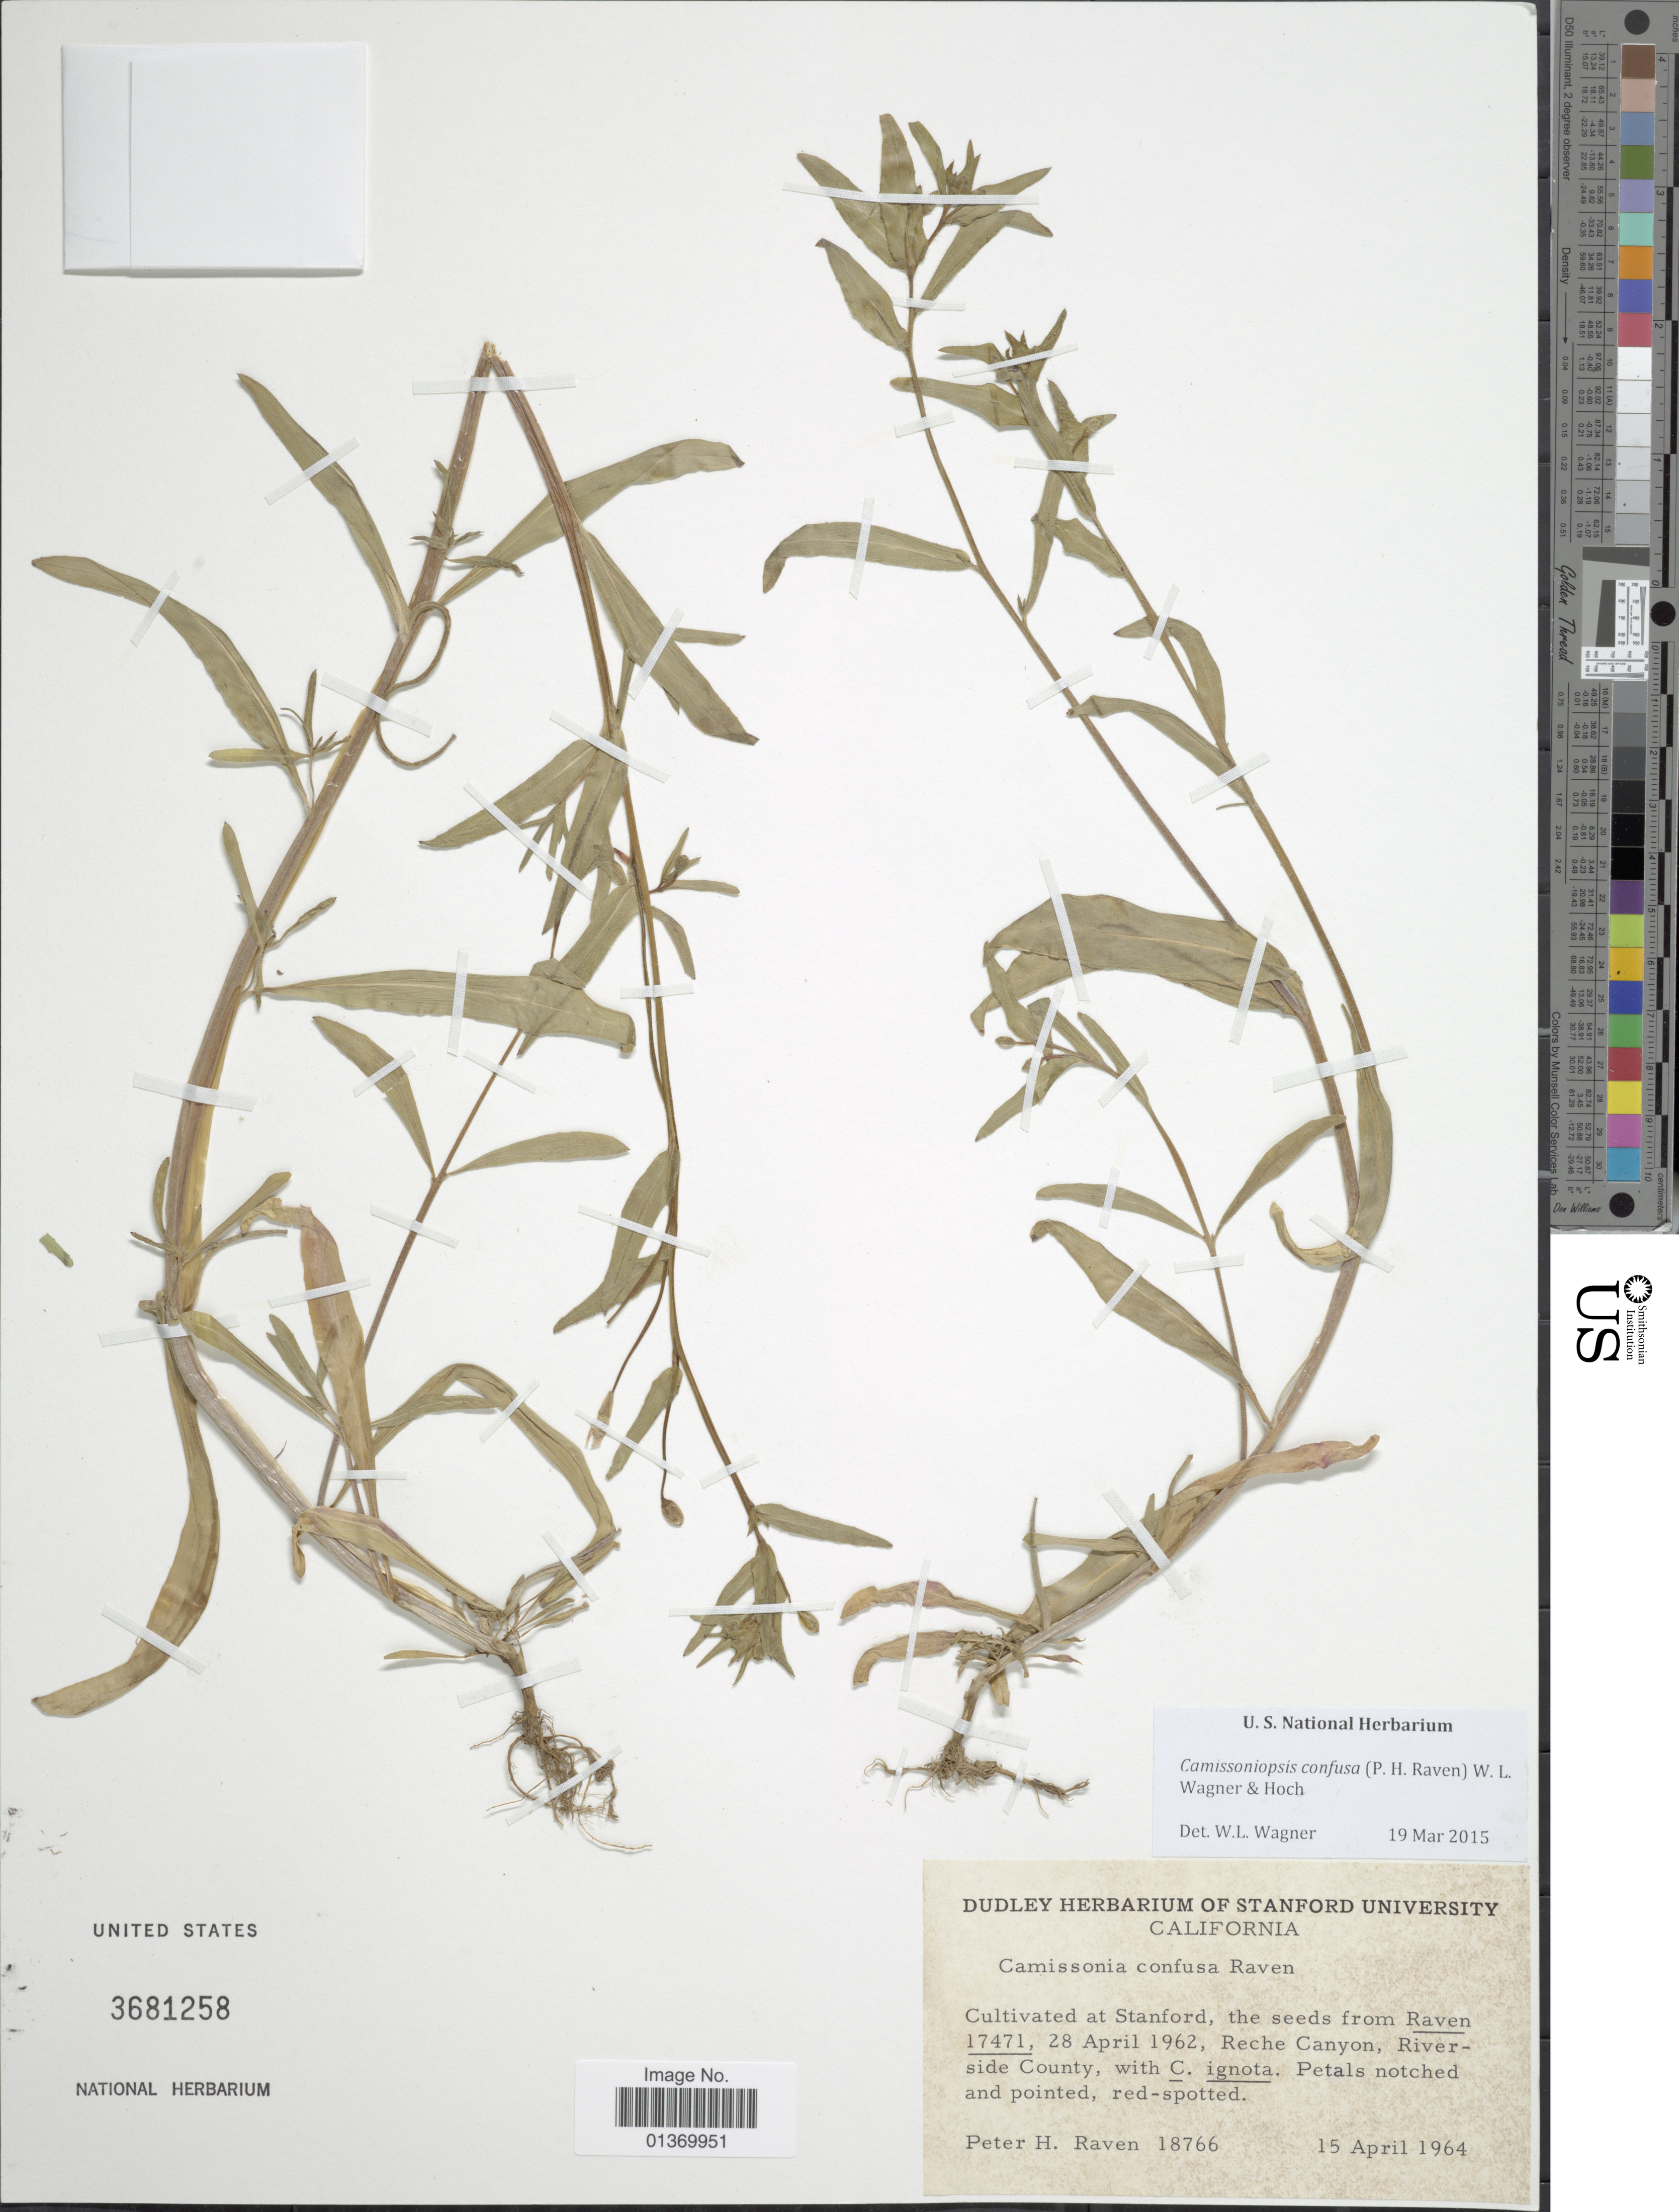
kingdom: Plantae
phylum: Tracheophyta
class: Magnoliopsida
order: Myrtales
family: Onagraceae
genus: Camissoniopsis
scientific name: Camissoniopsis confusa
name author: (P.H. Raven) W.L. Wagner & Hoch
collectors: P. H. Raven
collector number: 18766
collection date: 1964-04-15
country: United States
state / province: California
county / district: Riverside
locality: Reche Canypn, Riverside County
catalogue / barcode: US 3681258